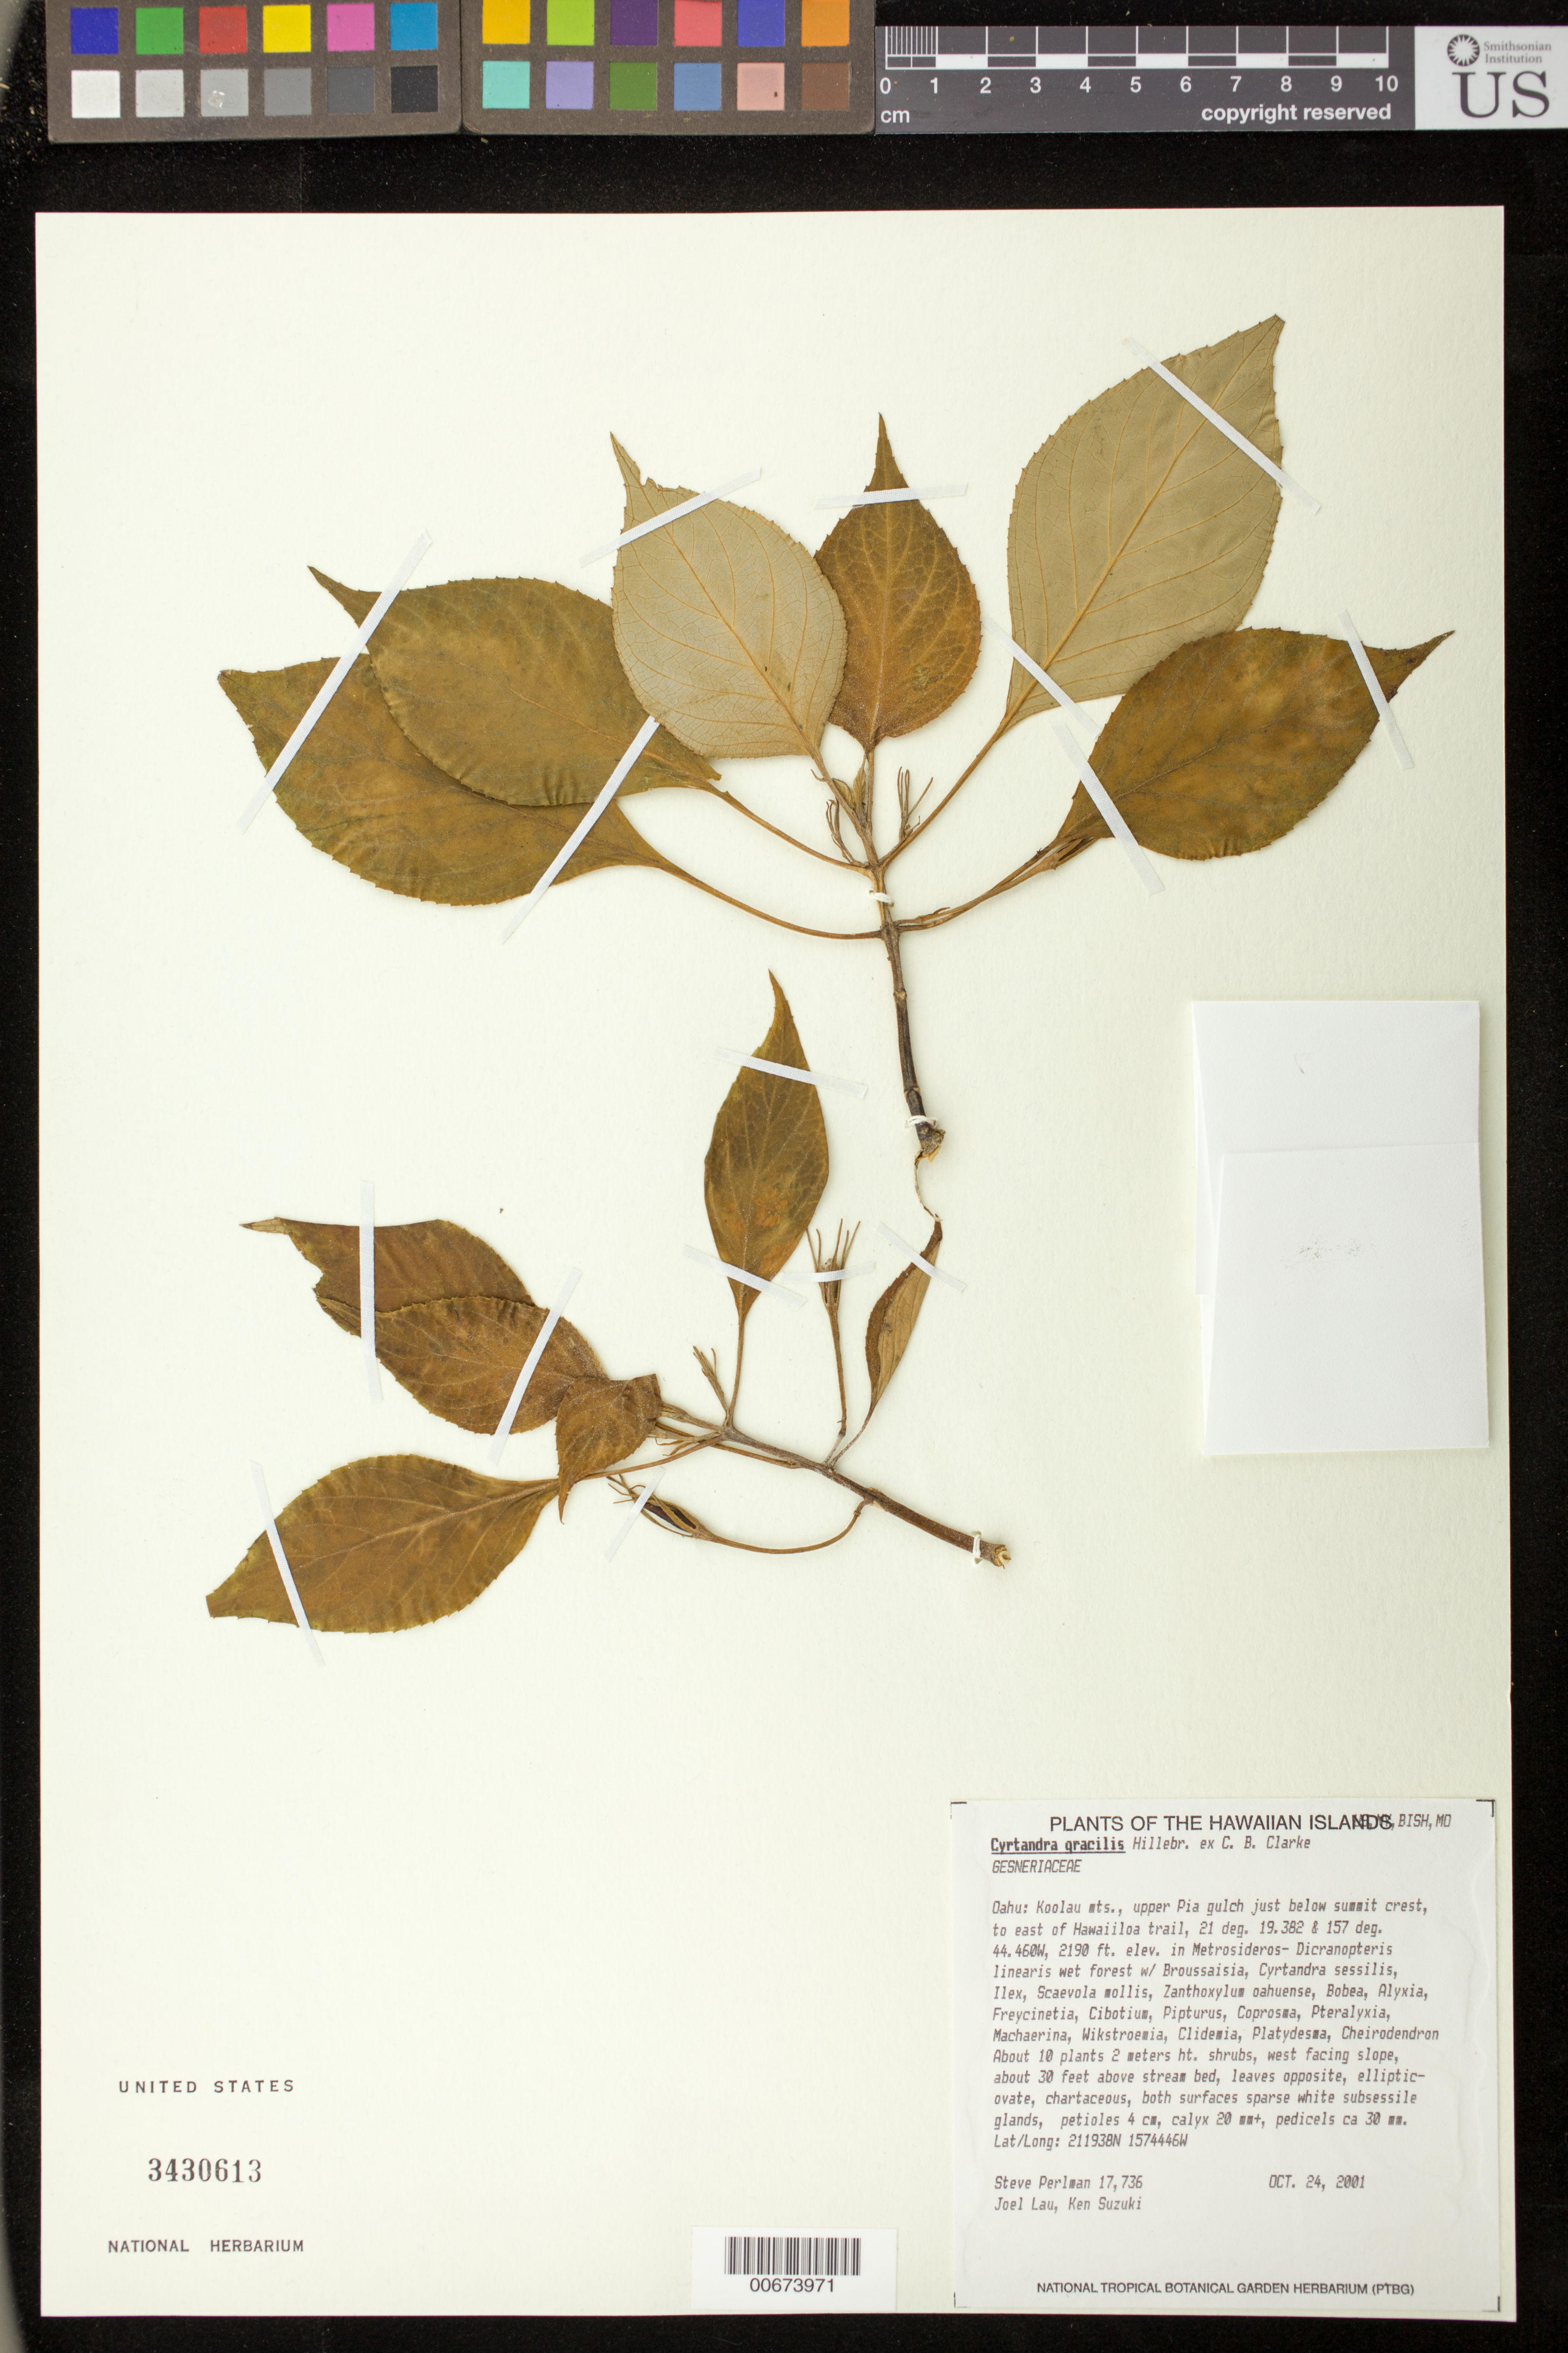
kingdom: Plantae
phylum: Tracheophyta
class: Magnoliopsida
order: Lamiales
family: Gesneriaceae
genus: Cyrtandra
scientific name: Cyrtandra gracilis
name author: Hillebr. ex C.B. Clarke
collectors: S. P. Perlman, J. Lau & K. Suzuki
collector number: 17736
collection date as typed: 24 Oct 2001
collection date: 2001-10-24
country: United States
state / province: Hawaii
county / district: Honolulu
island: Oahu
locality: Koolau mts., upper Pia gulch just below summit crest, to east of Hawaiiloa trail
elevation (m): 668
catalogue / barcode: US 3430613